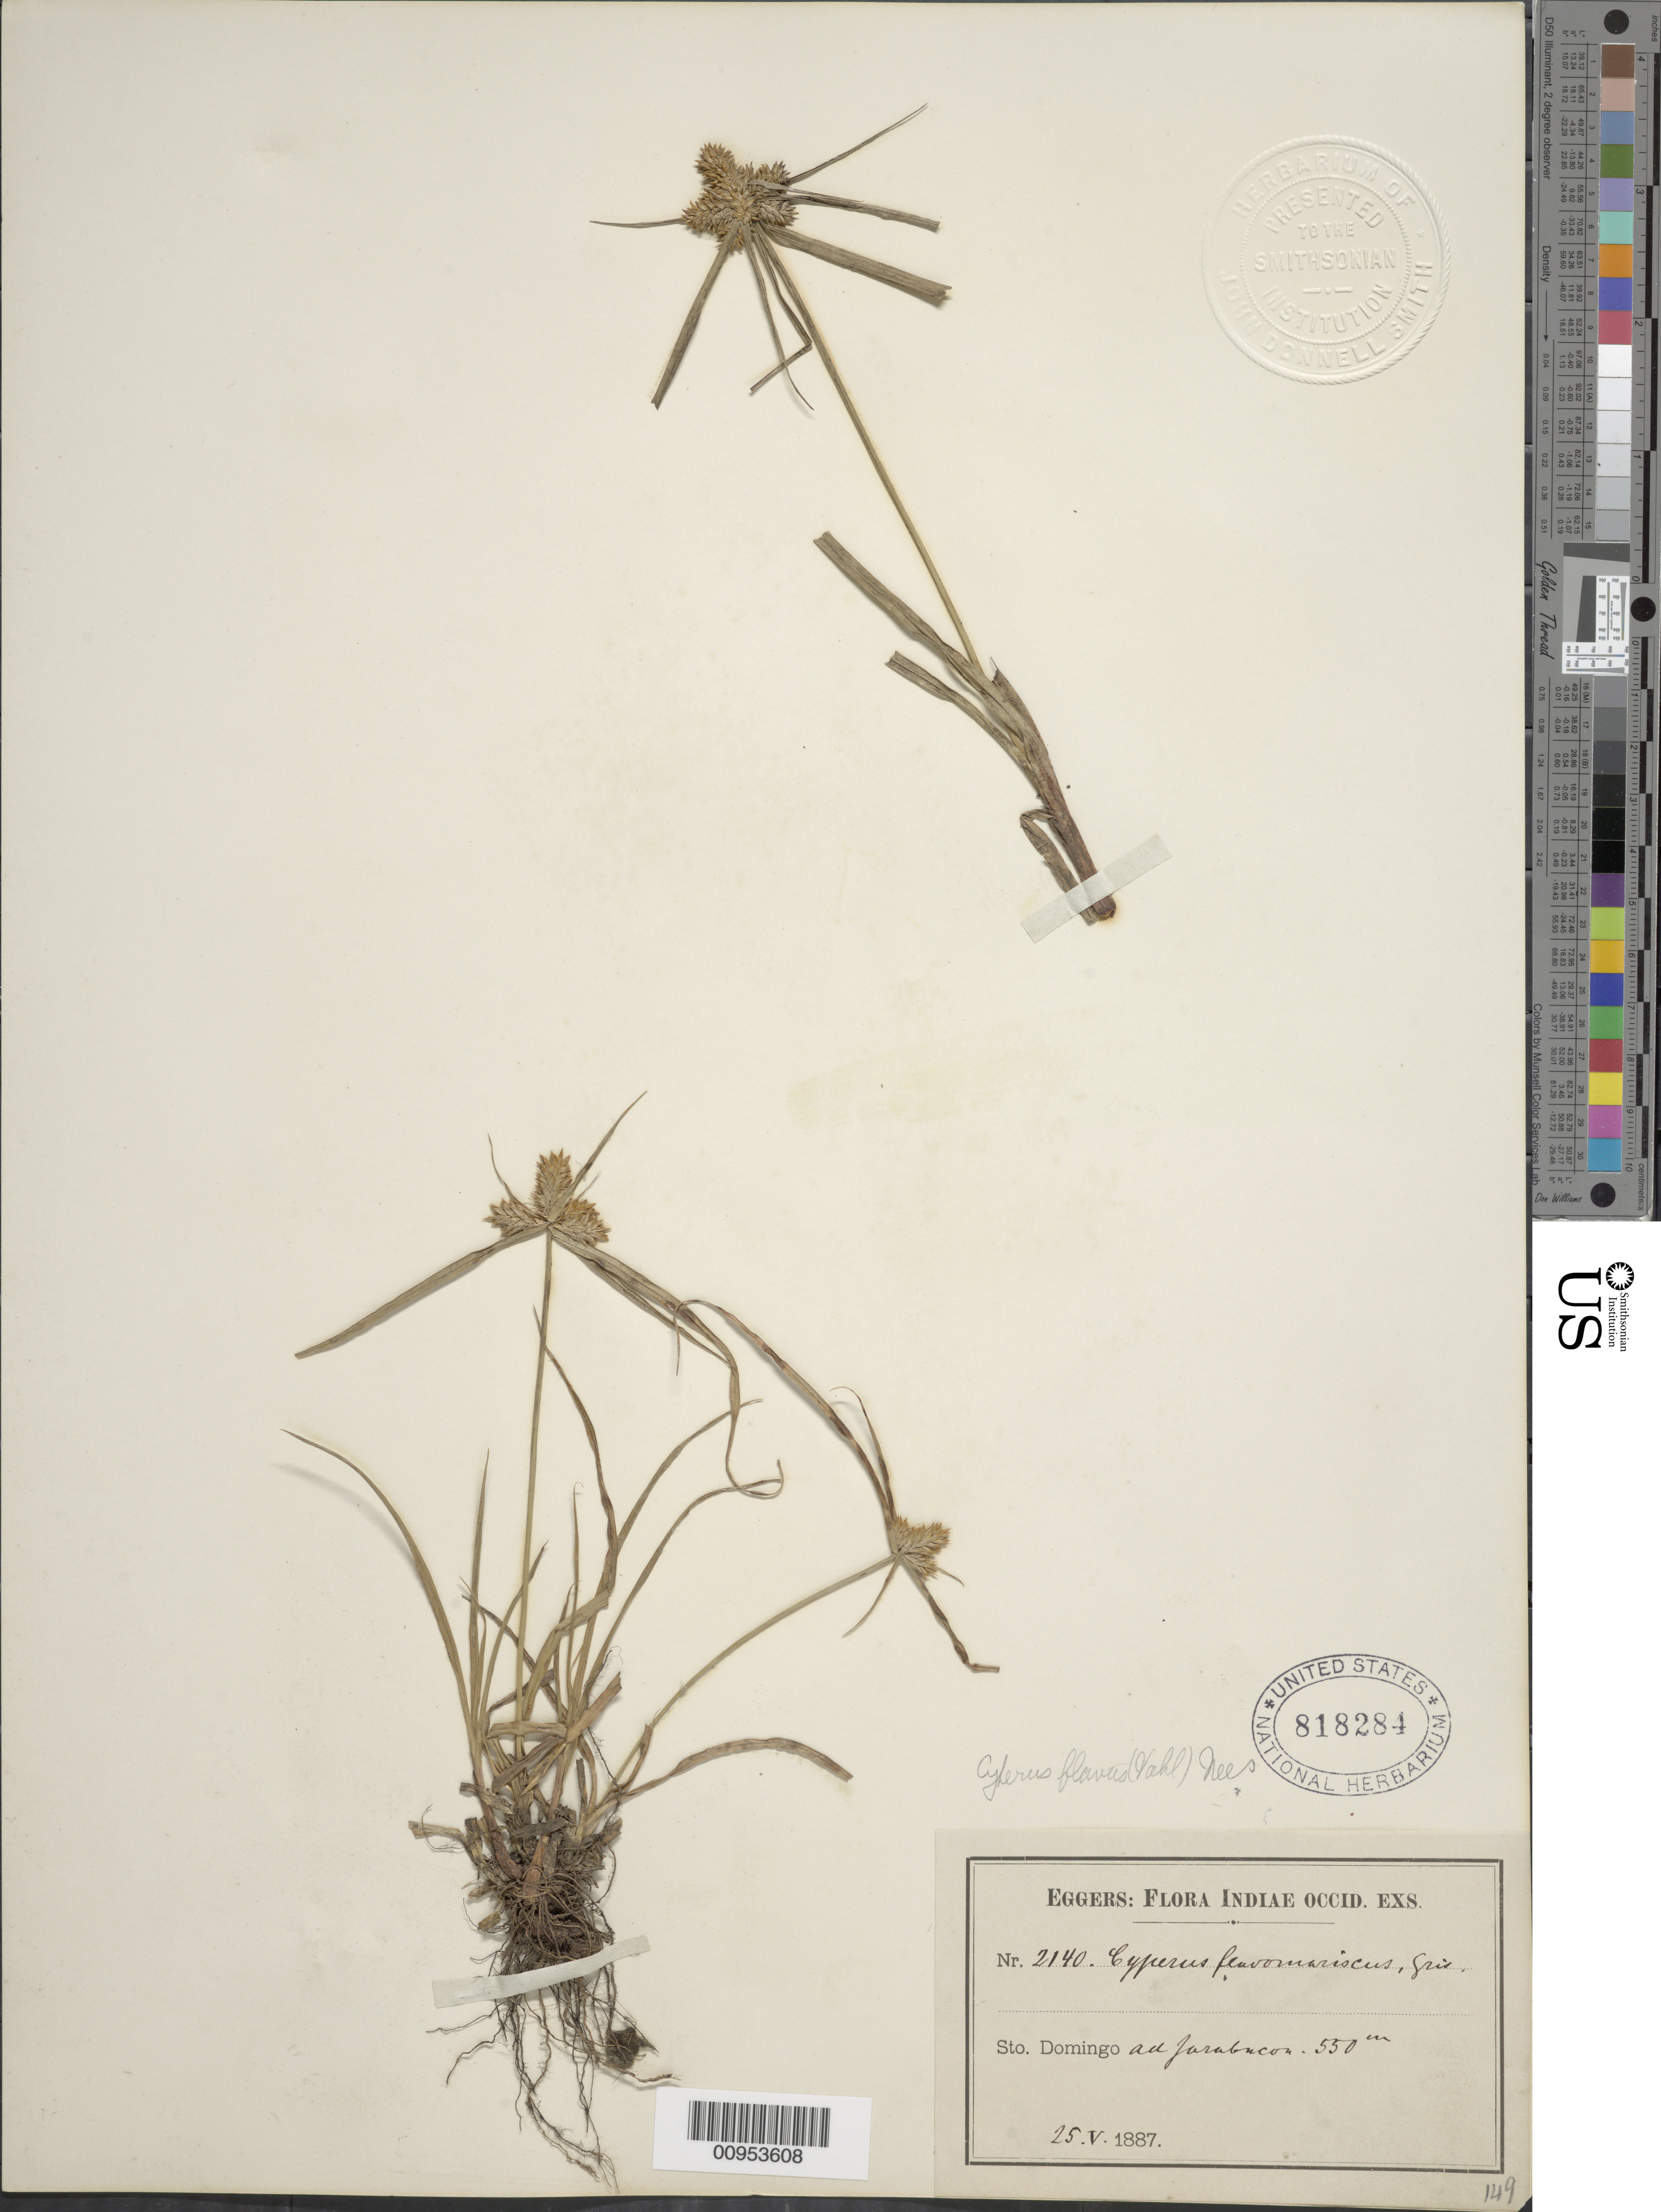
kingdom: Plantae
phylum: Tracheophyta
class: Liliopsida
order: Poales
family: Cyperaceae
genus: Cyperus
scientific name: Cyperus aggregatus var. aggregatus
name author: (Willd.) Endl.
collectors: H. F. A. von Eggers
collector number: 2140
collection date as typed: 25 May 1888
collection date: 1888-05-25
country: Dominican Republic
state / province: La Vega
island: Hispaniola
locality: Ad Jarabacoa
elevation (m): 550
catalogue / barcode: US 818284